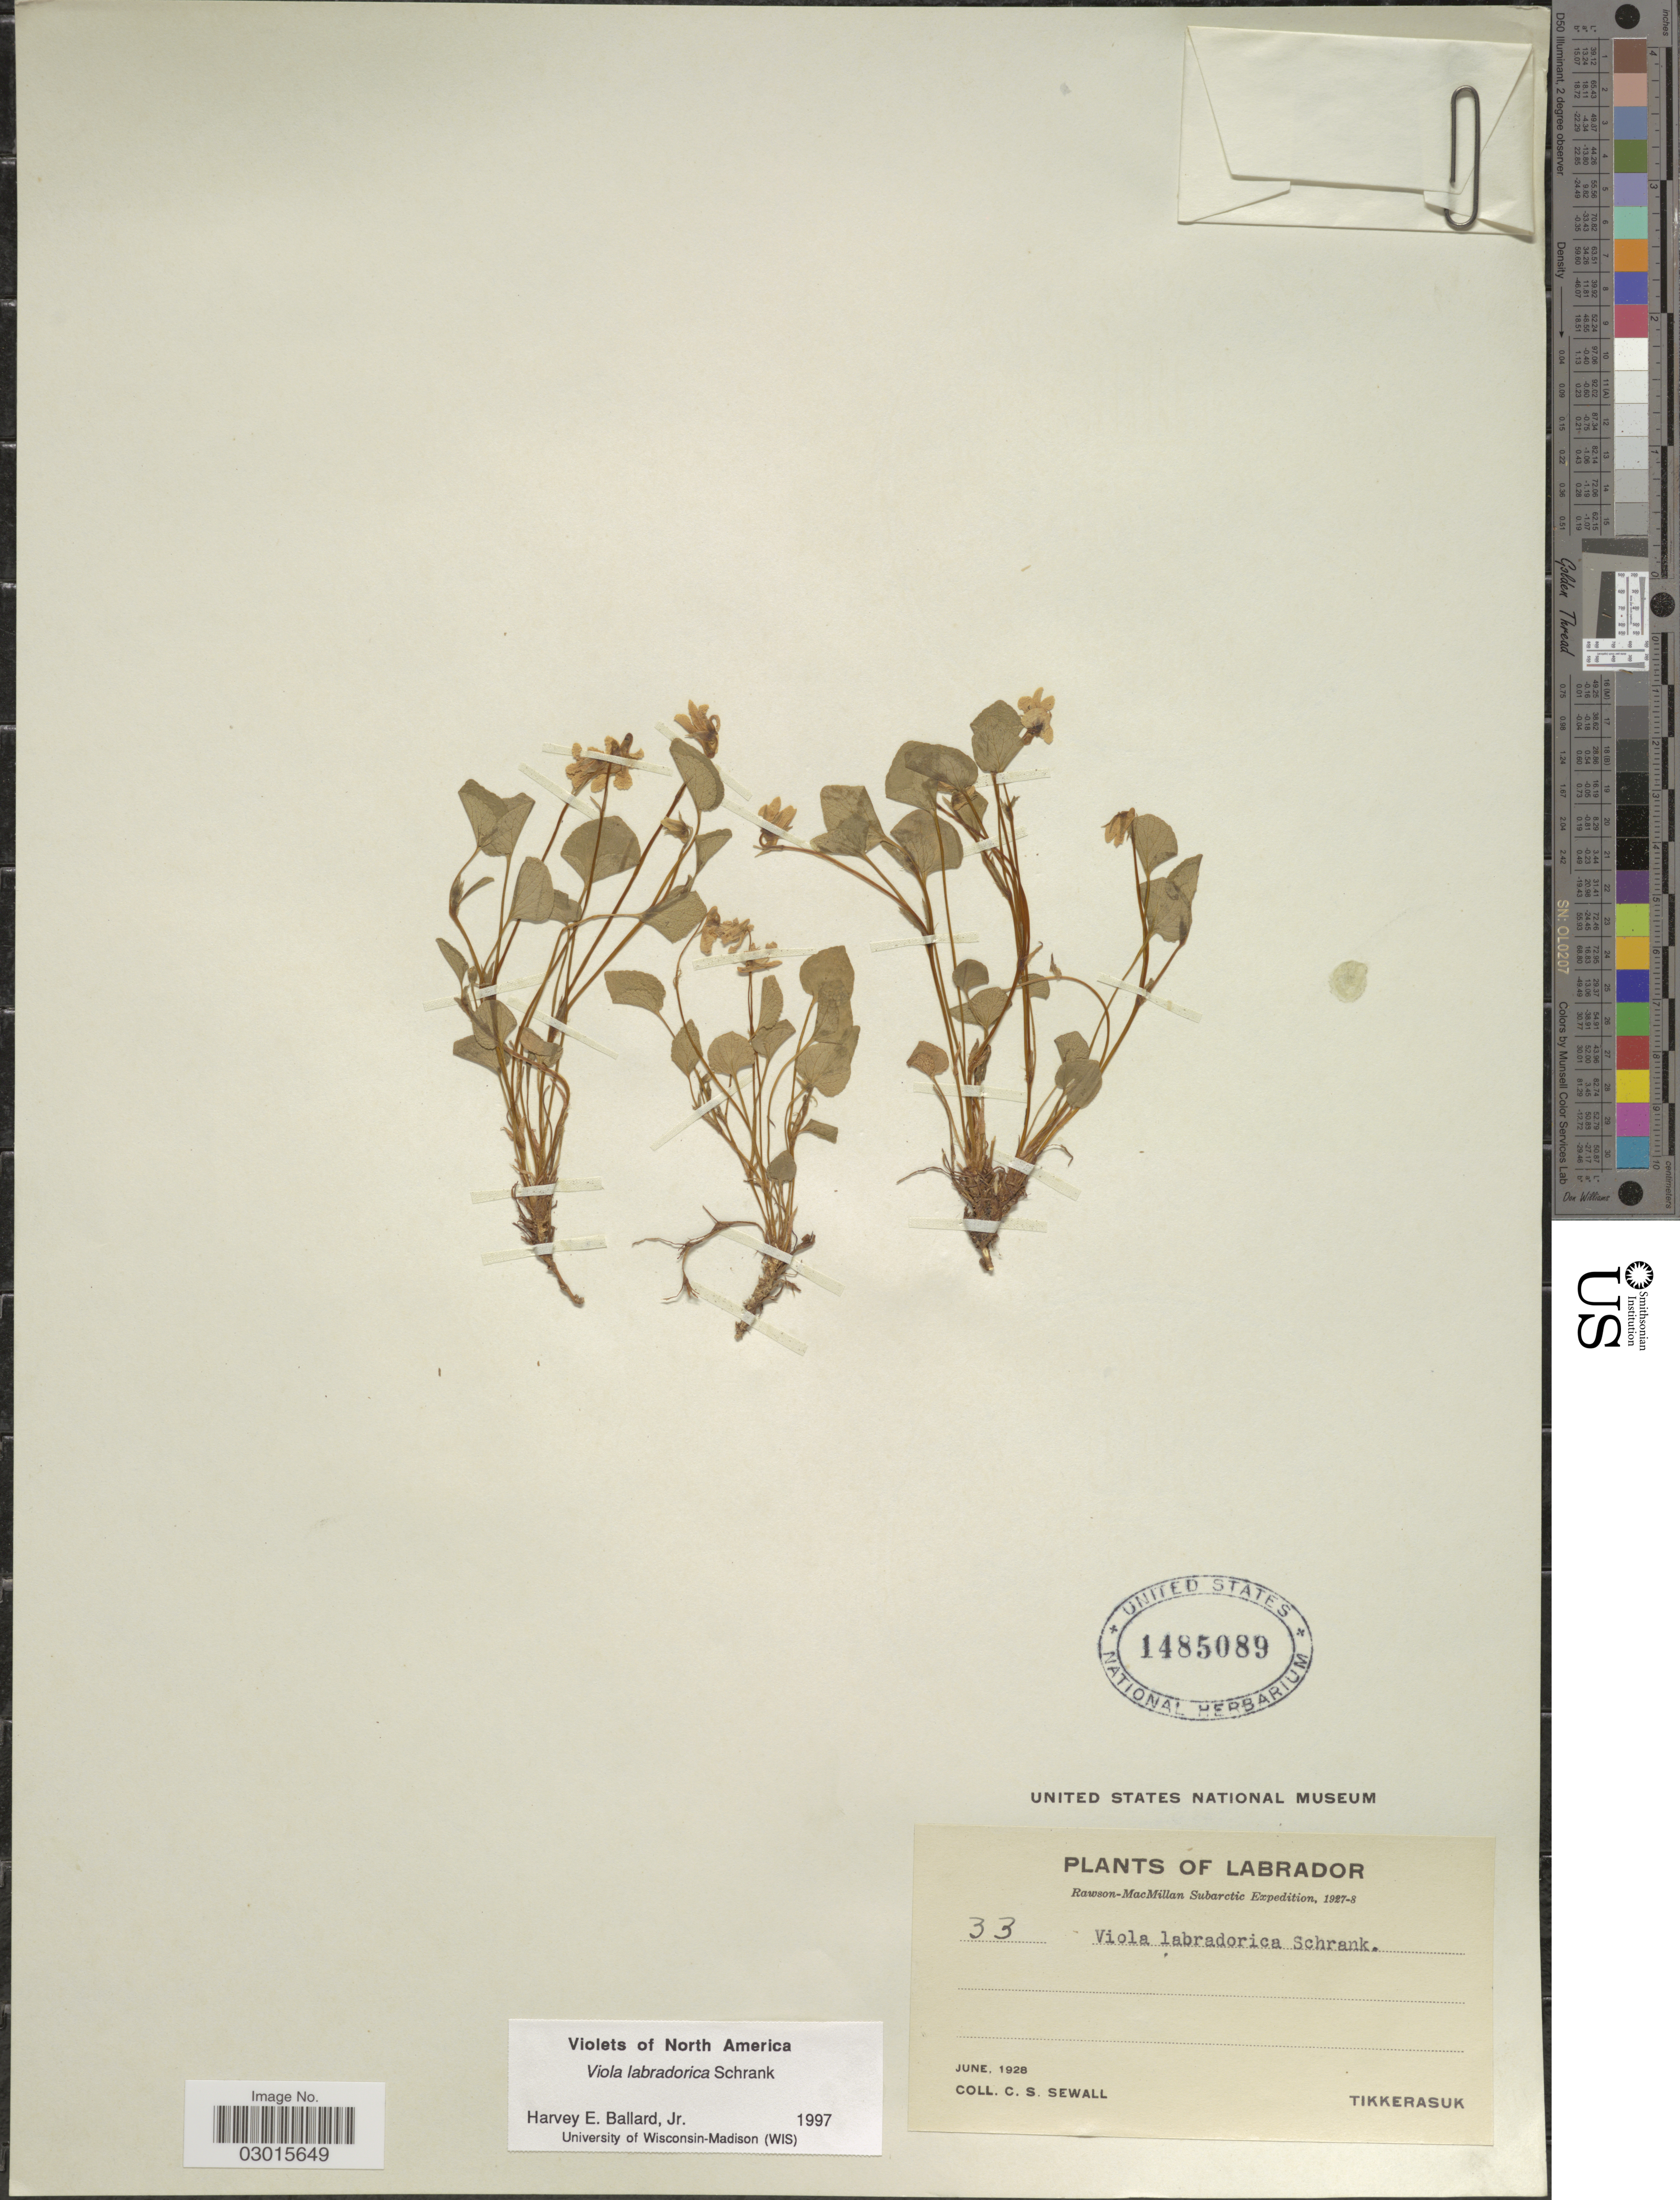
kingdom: Plantae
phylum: Tracheophyta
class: Magnoliopsida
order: Malpighiales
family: Violaceae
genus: Viola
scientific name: Viola labradorica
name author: Schrank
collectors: C. Sewall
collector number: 33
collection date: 1928-06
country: Canada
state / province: Newfoundland and Labrador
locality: Labrador. Tikkerasuk.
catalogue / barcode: US 1485089